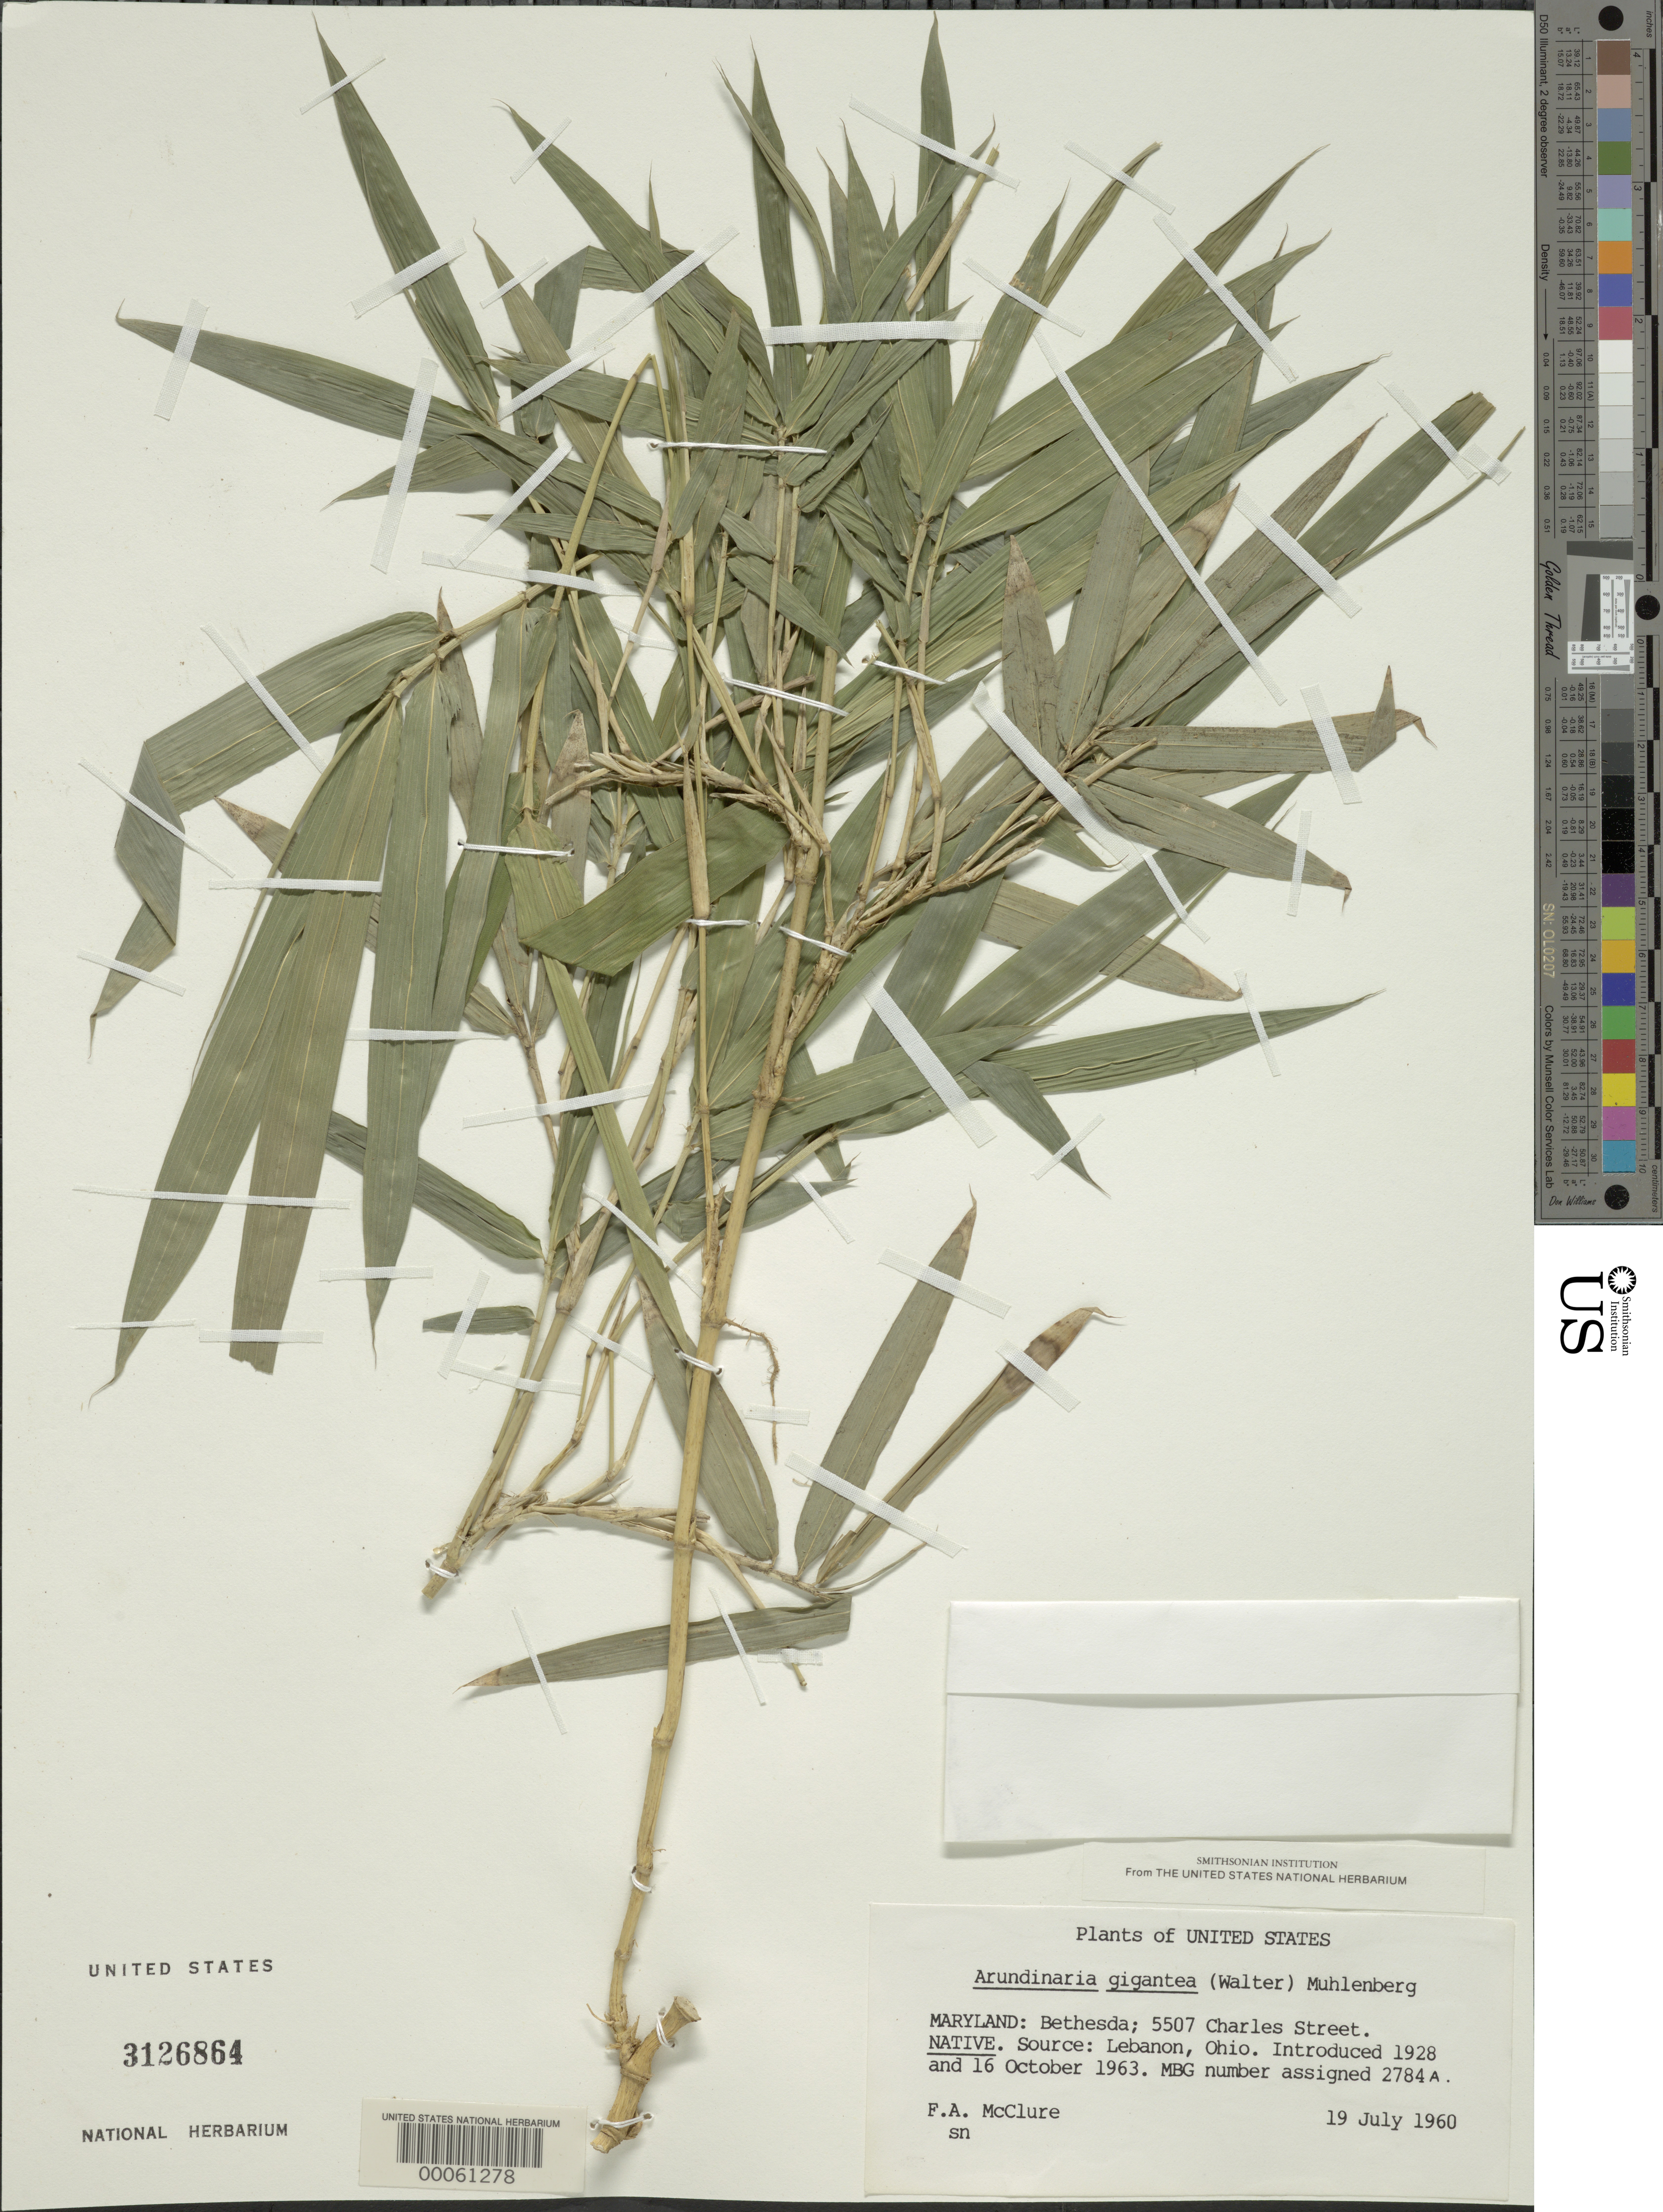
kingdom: Plantae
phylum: Tracheophyta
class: Liliopsida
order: Poales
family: Poaceae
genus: Arundinaria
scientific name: Arundinaria gigantea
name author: (Walter) Muhl.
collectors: F. A. McClure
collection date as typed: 19 Jul 1960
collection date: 1960-07-19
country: United States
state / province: Maryland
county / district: Montgomery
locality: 5507 Charles Street, Bethesda (McClure's garden)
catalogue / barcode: US 3126864